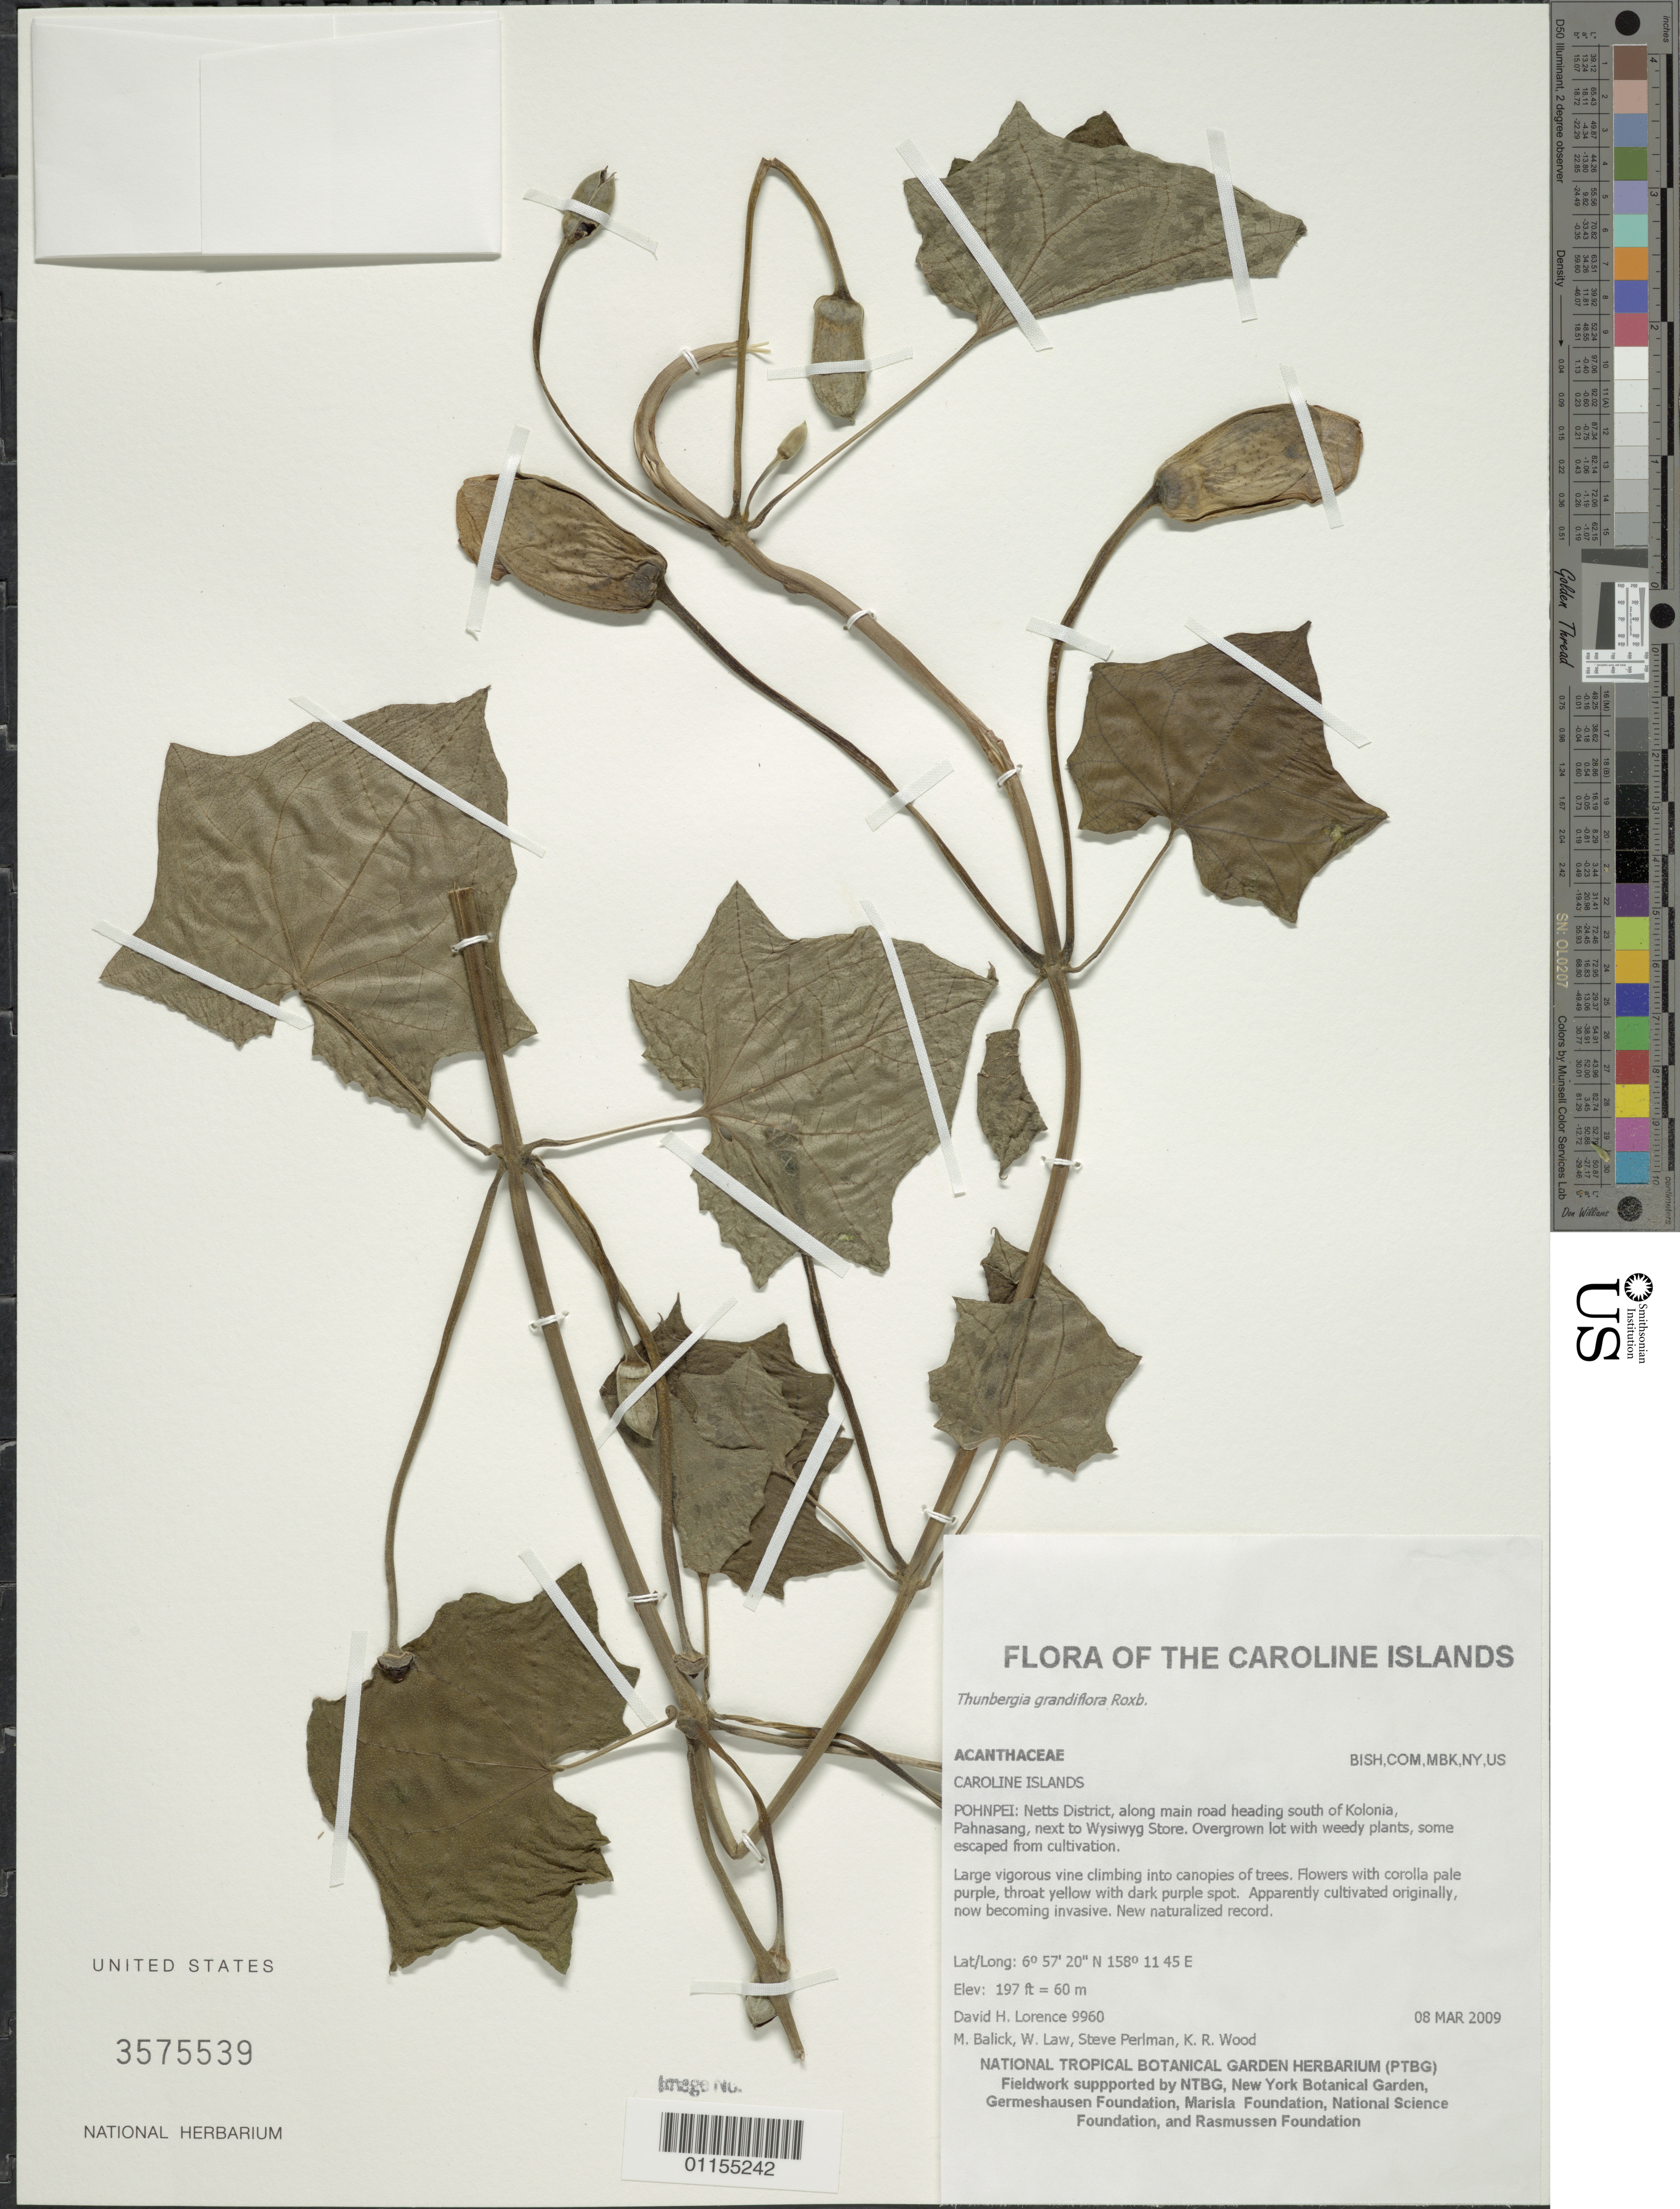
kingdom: Plantae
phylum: Tracheophyta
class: Magnoliopsida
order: Lamiales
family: Acanthaceae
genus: Thunbergia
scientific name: Thunbergia grandiflora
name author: Roxb.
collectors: D. Lorence, M. J. Balick, W. Law, S. P. Perlman & K. R. Wood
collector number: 9960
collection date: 2009-03-08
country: Micronesia, Federated States of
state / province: Pohnpei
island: Pohnpei [Ponape]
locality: Netts District, along main road heading south of Kolonia, Pahnasang, next to Wysiwyg store.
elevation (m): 60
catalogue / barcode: US 3575539